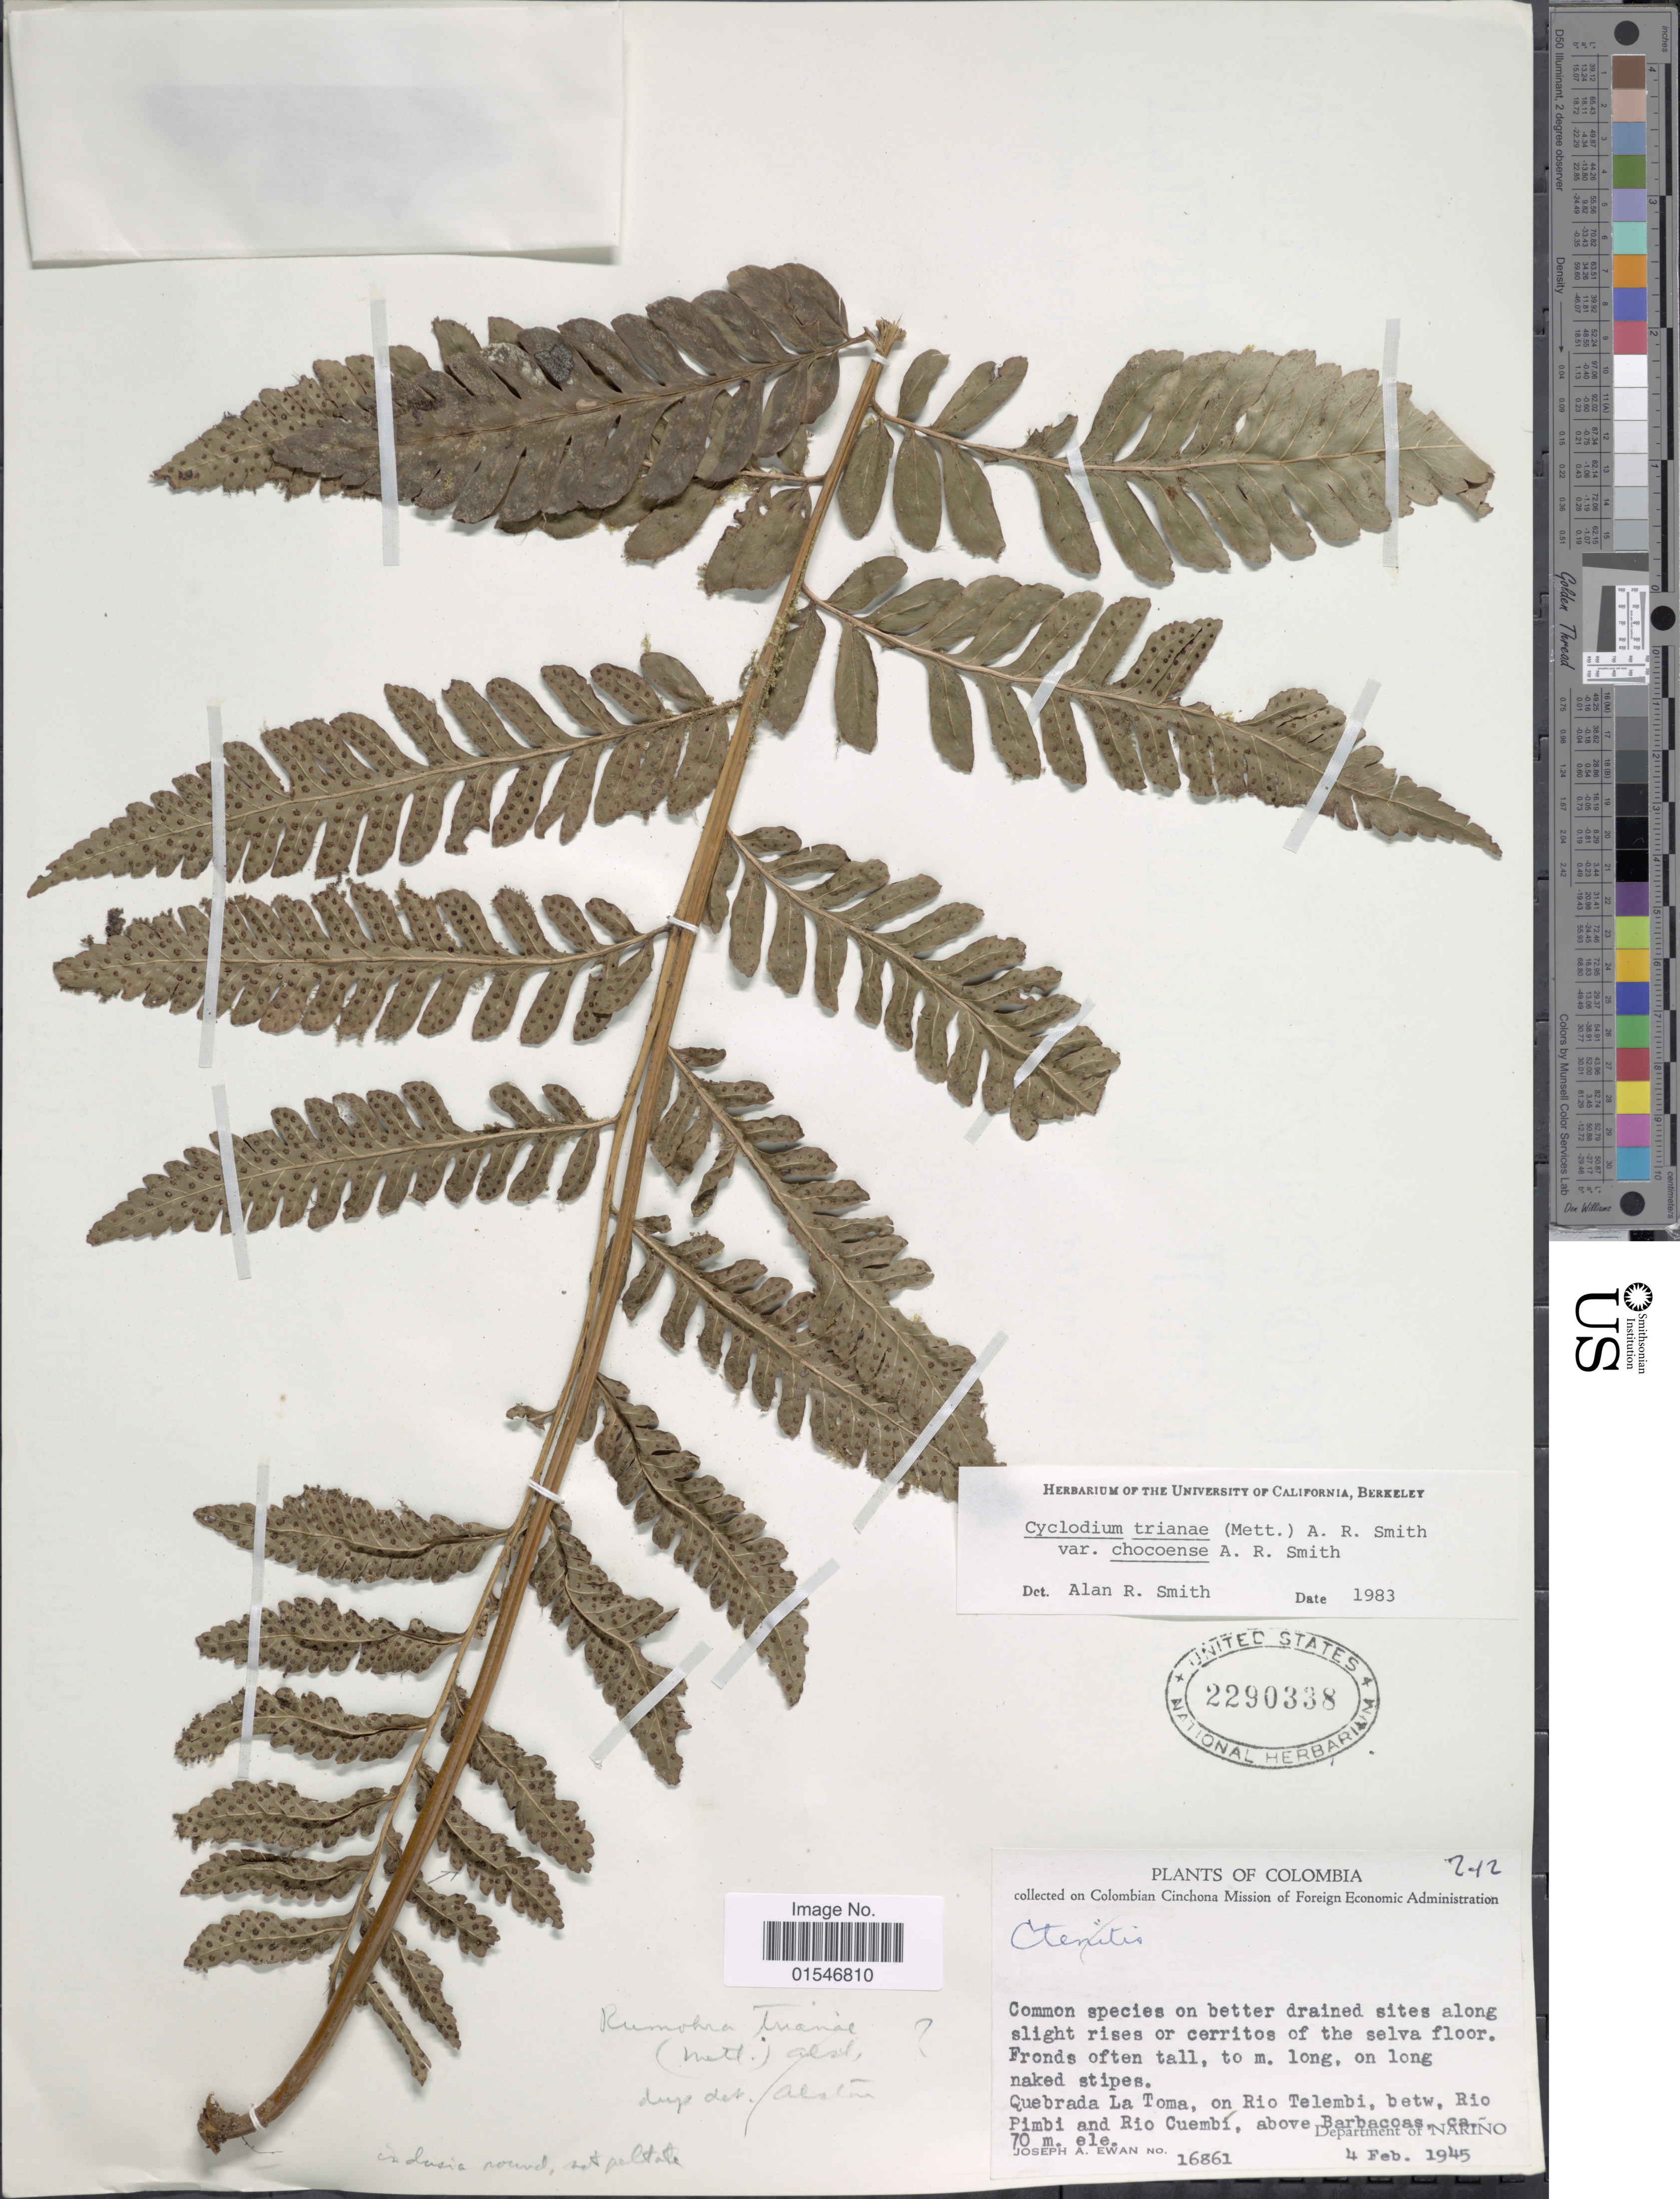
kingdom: Plantae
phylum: Tracheophyta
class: Polypodiopsida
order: Polypodiales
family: Dryopteridaceae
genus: Cyclodium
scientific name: Cyclodium trianae var. chocoense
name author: A.R. Sm.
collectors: J. A. Ewan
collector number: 16861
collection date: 1945-02-04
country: Colombia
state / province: Nariño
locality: Quebrada La Toma, on Rio Telembi, betw. Rio Pimbi and Rio Cuembi, above Barbacoas. Department of Narino.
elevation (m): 70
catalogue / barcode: US 2290338